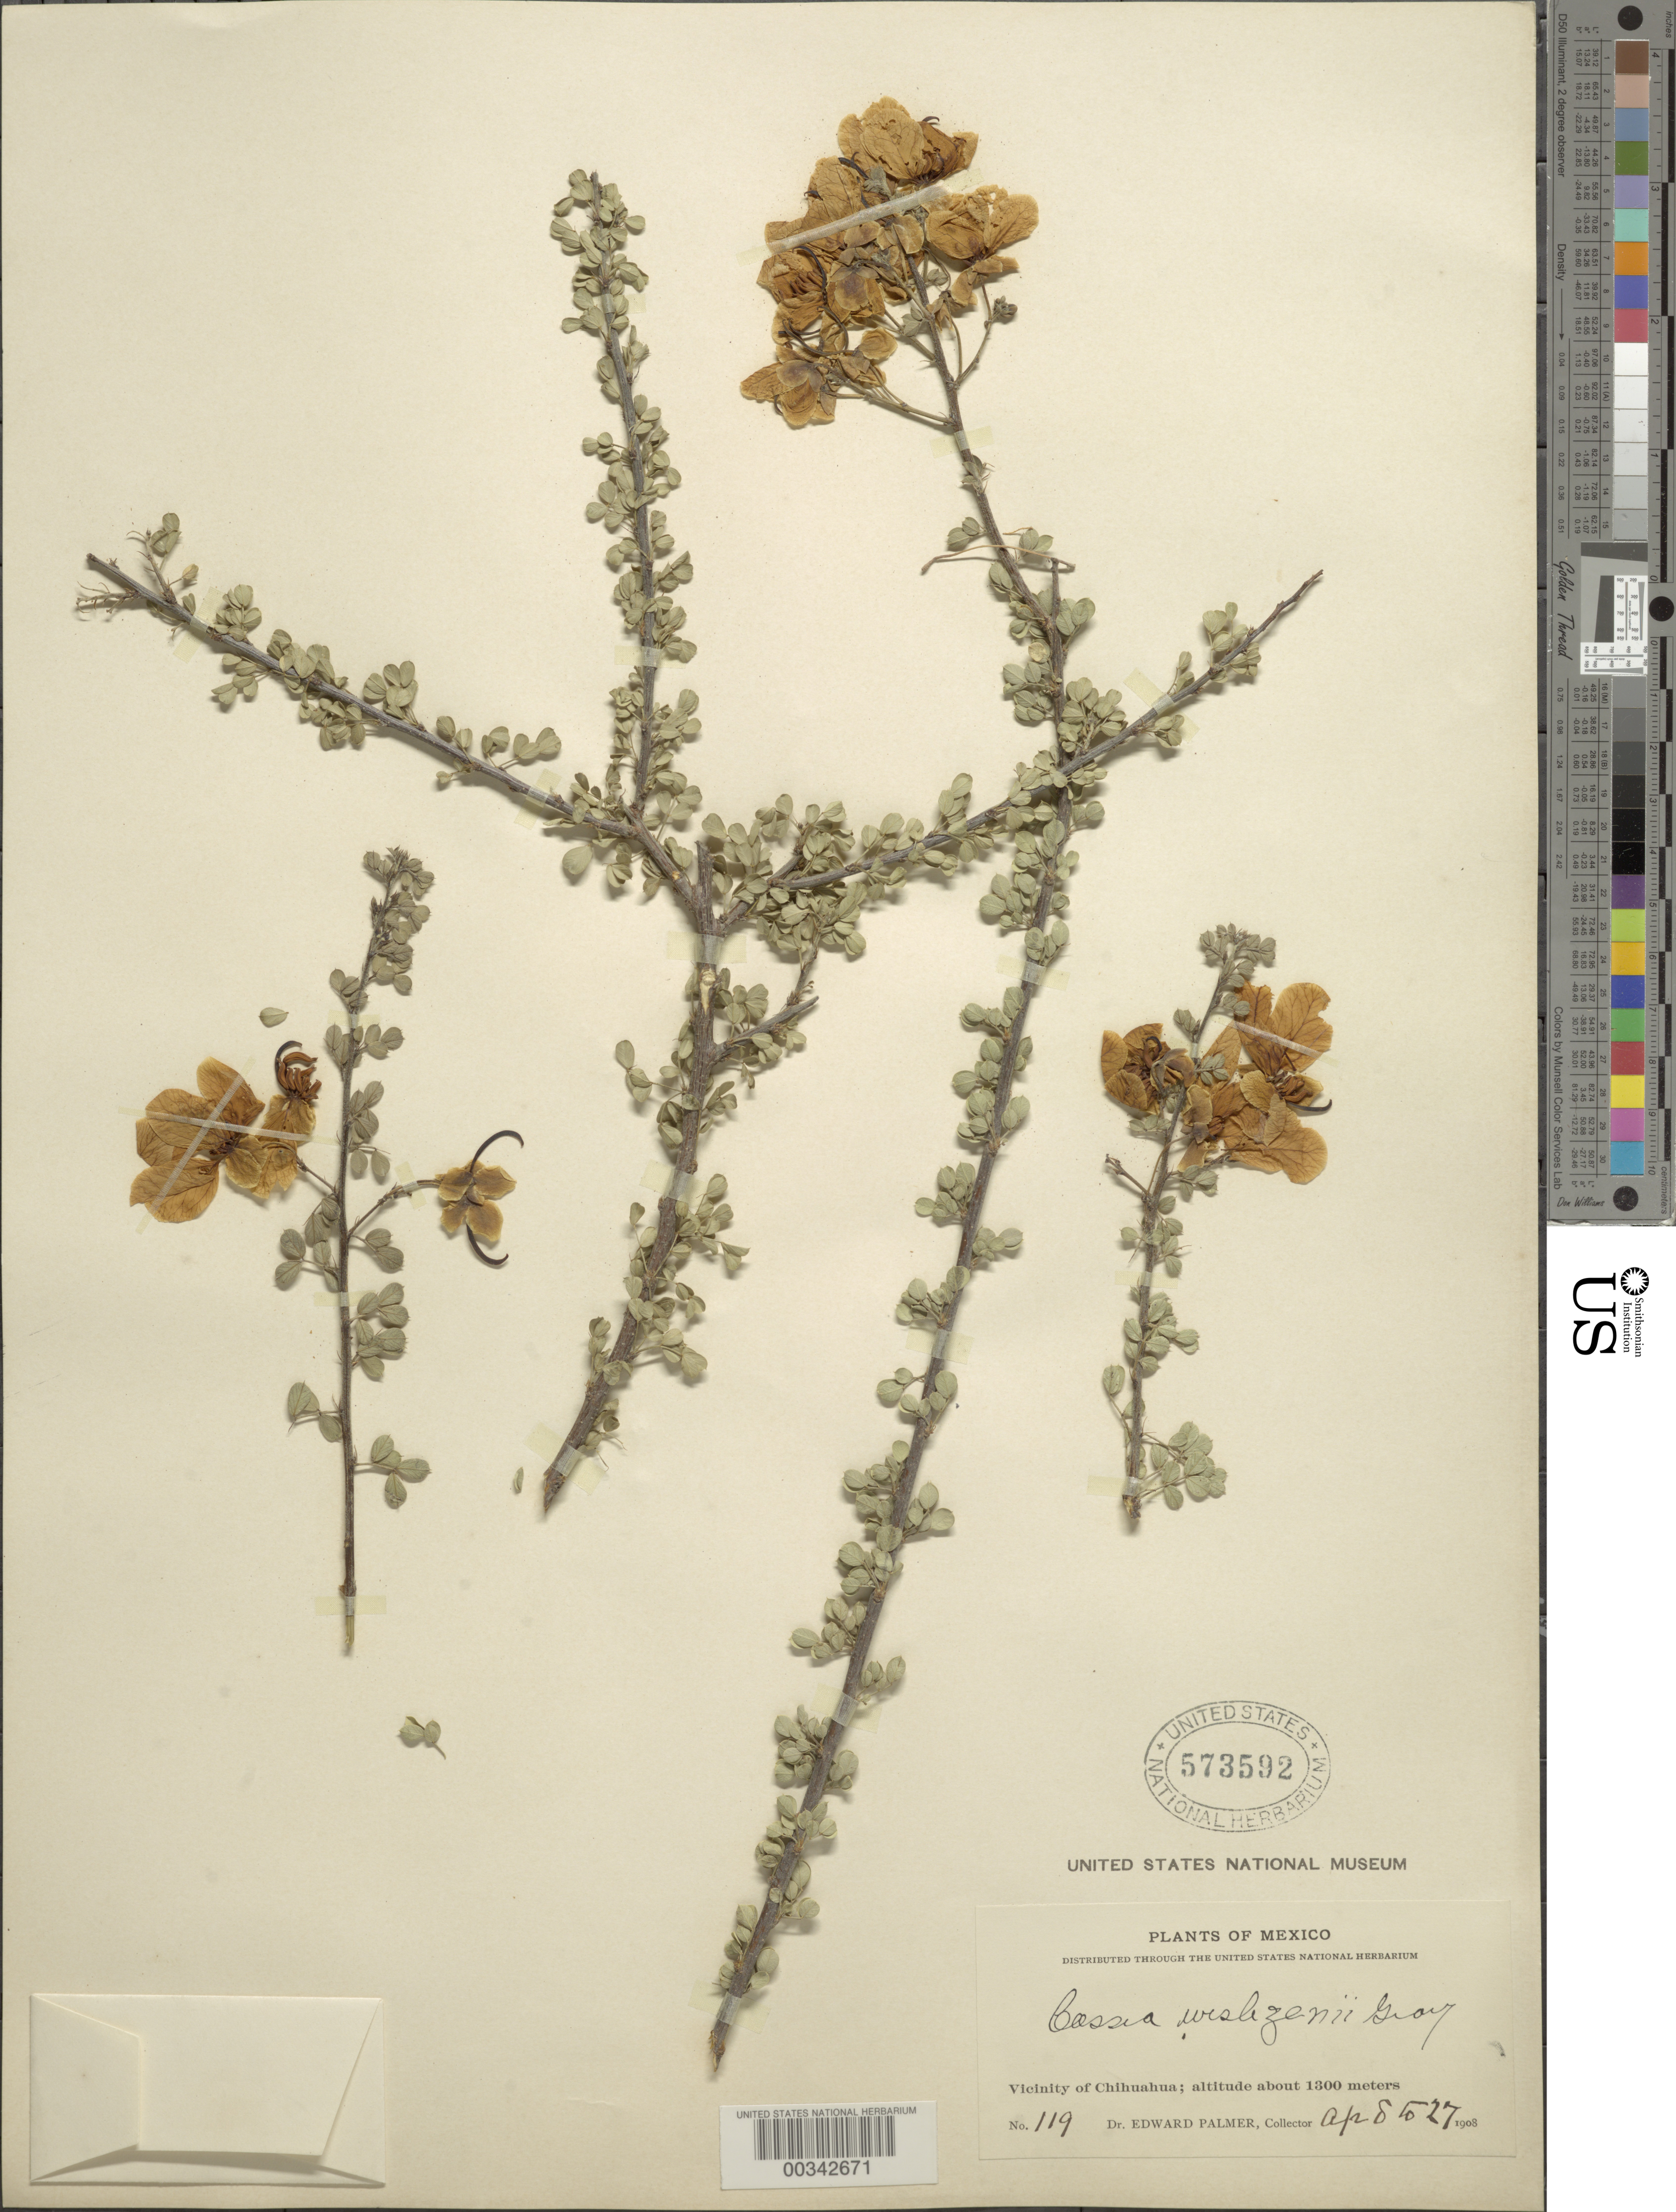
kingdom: Plantae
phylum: Tracheophyta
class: Magnoliopsida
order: Fabales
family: Fabaceae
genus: Senna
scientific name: Senna wislizeni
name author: (A. Gray) H.S. Irwin & Barneby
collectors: E. Palmer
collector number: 119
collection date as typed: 08 Apr 1908 to 27 Apr 1908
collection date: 1908-04-08/1908-04-27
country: Mexico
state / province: Chihuahua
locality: Vicinity of Chihuahua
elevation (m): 1300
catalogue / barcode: US 573592